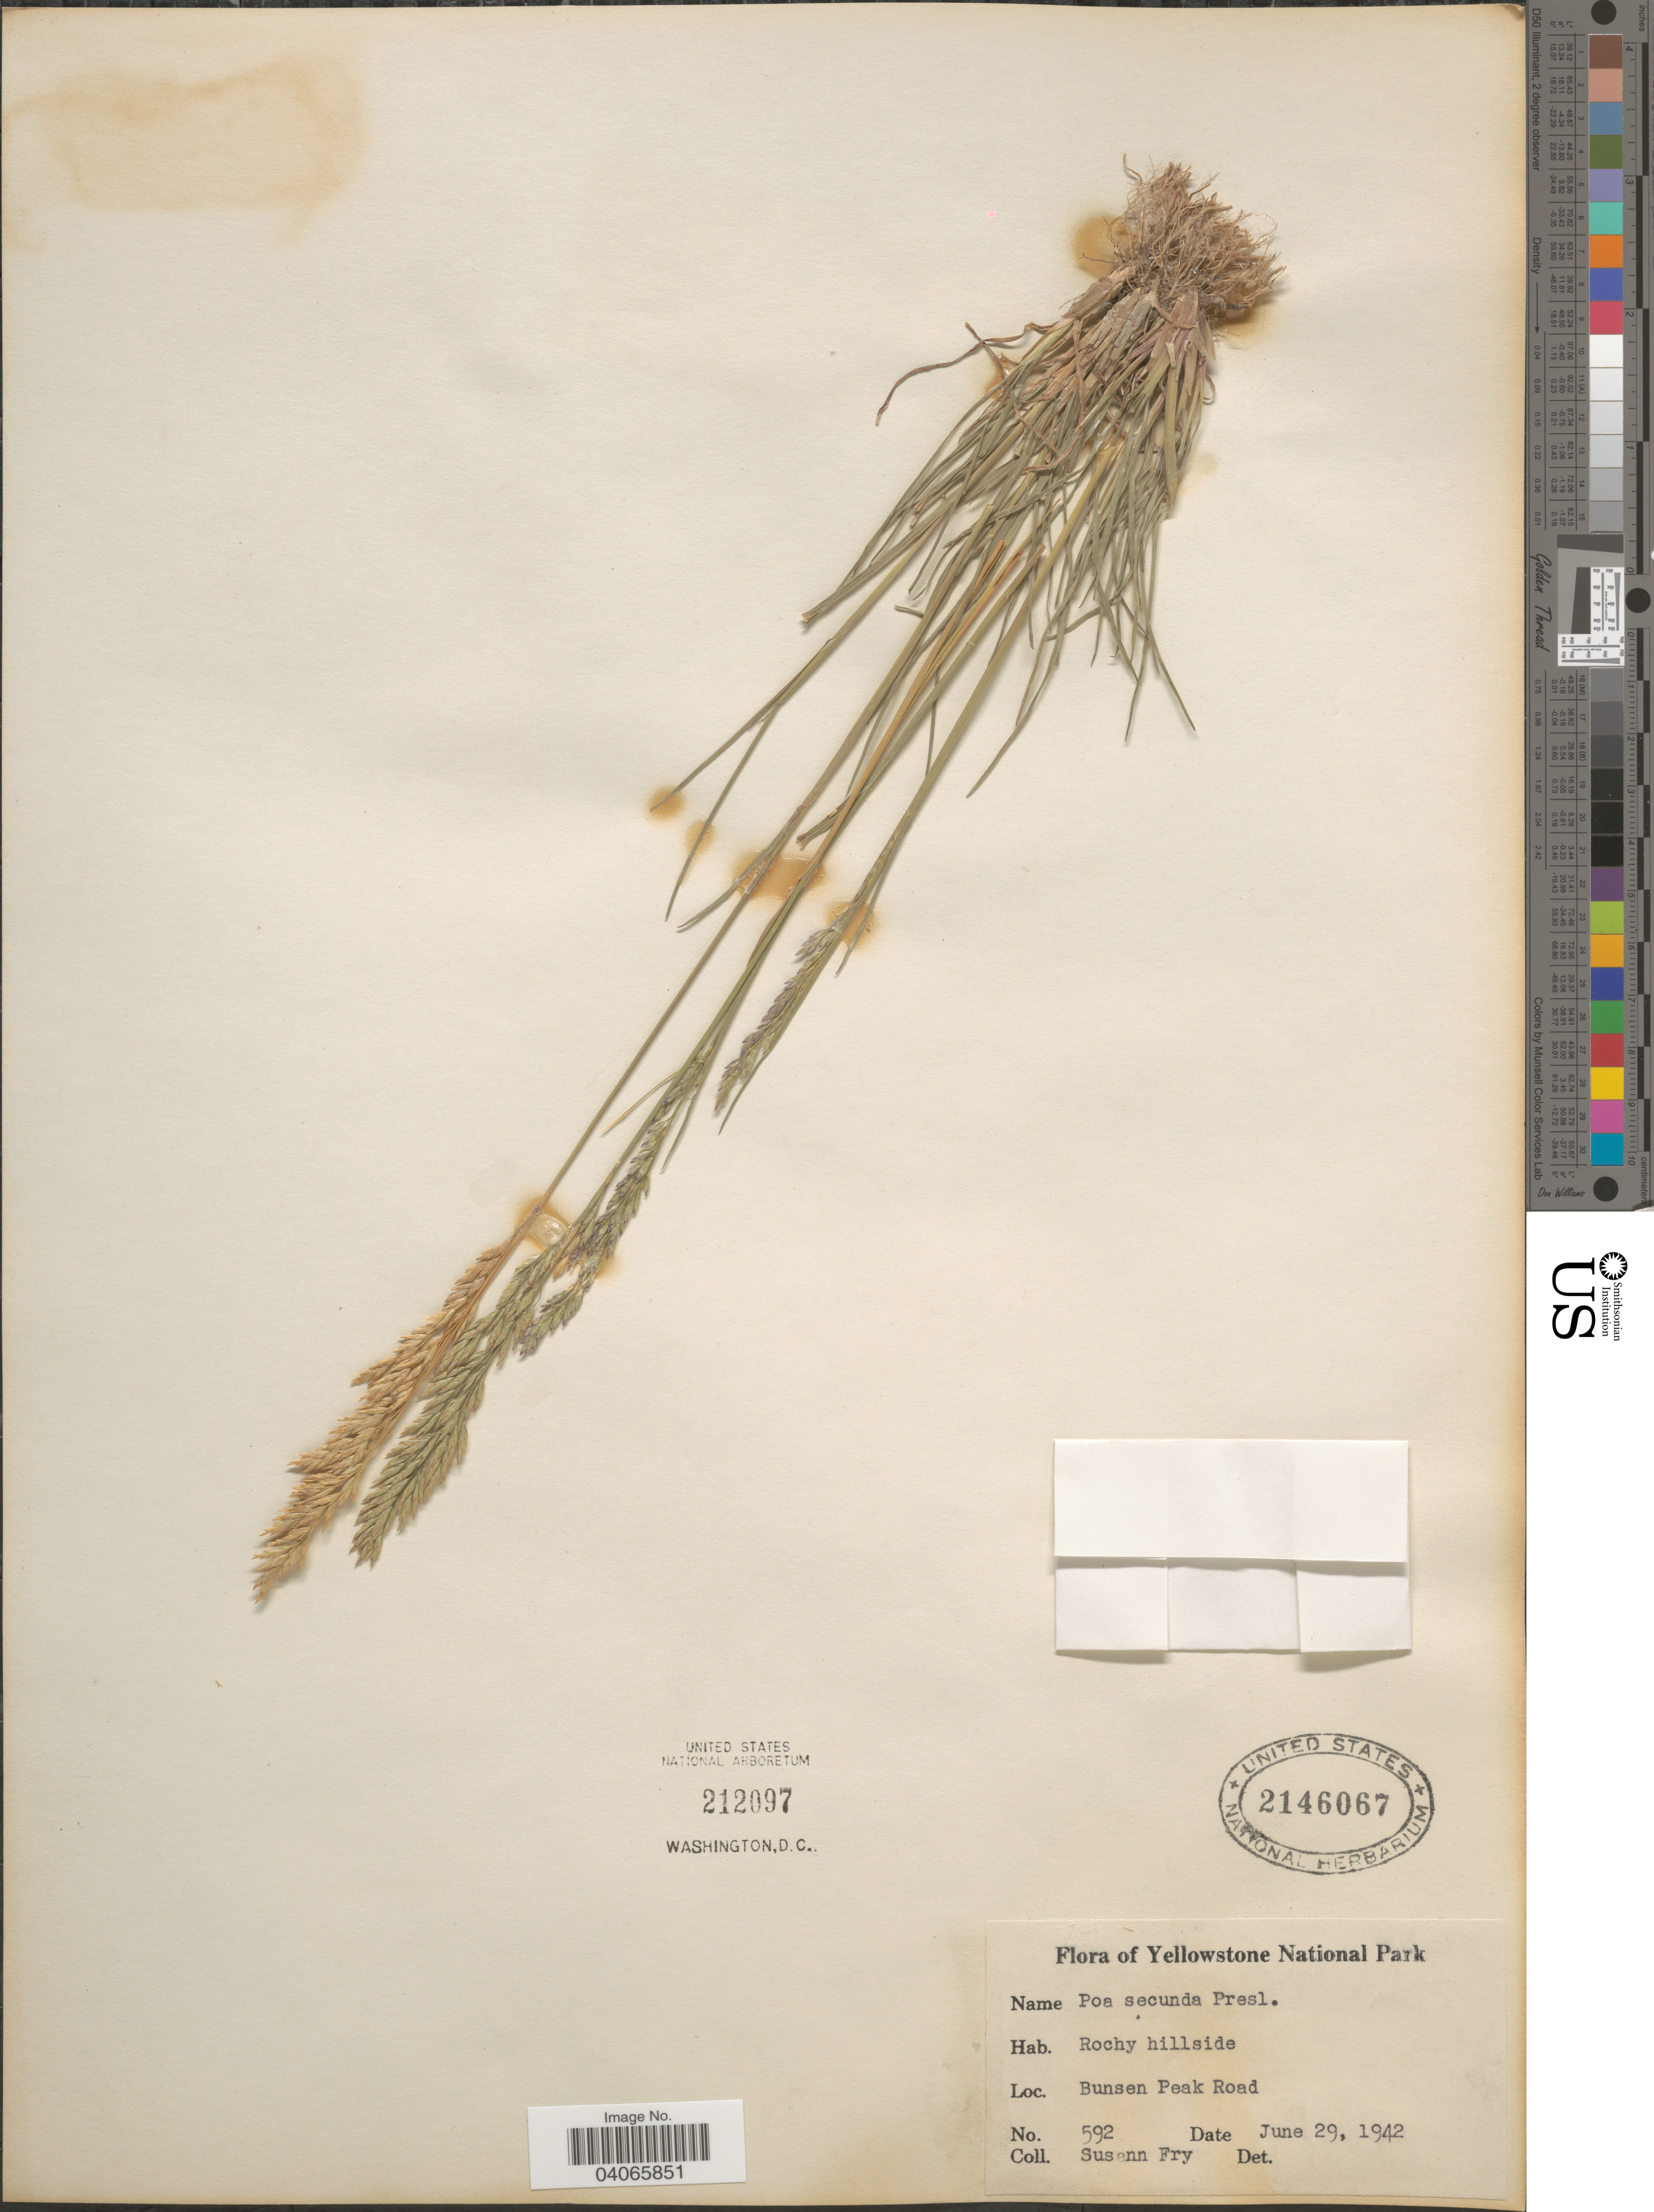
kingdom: Plantae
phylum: Tracheophyta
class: Liliopsida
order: Poales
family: Poaceae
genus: Poa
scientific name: Poa secunda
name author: J. Presl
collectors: S. Fry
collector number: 592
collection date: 1942-06-29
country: United States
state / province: Wyoming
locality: Yellowstone National Park. Rocky hillside. Bunsen Peak Road.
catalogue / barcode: US 2146067